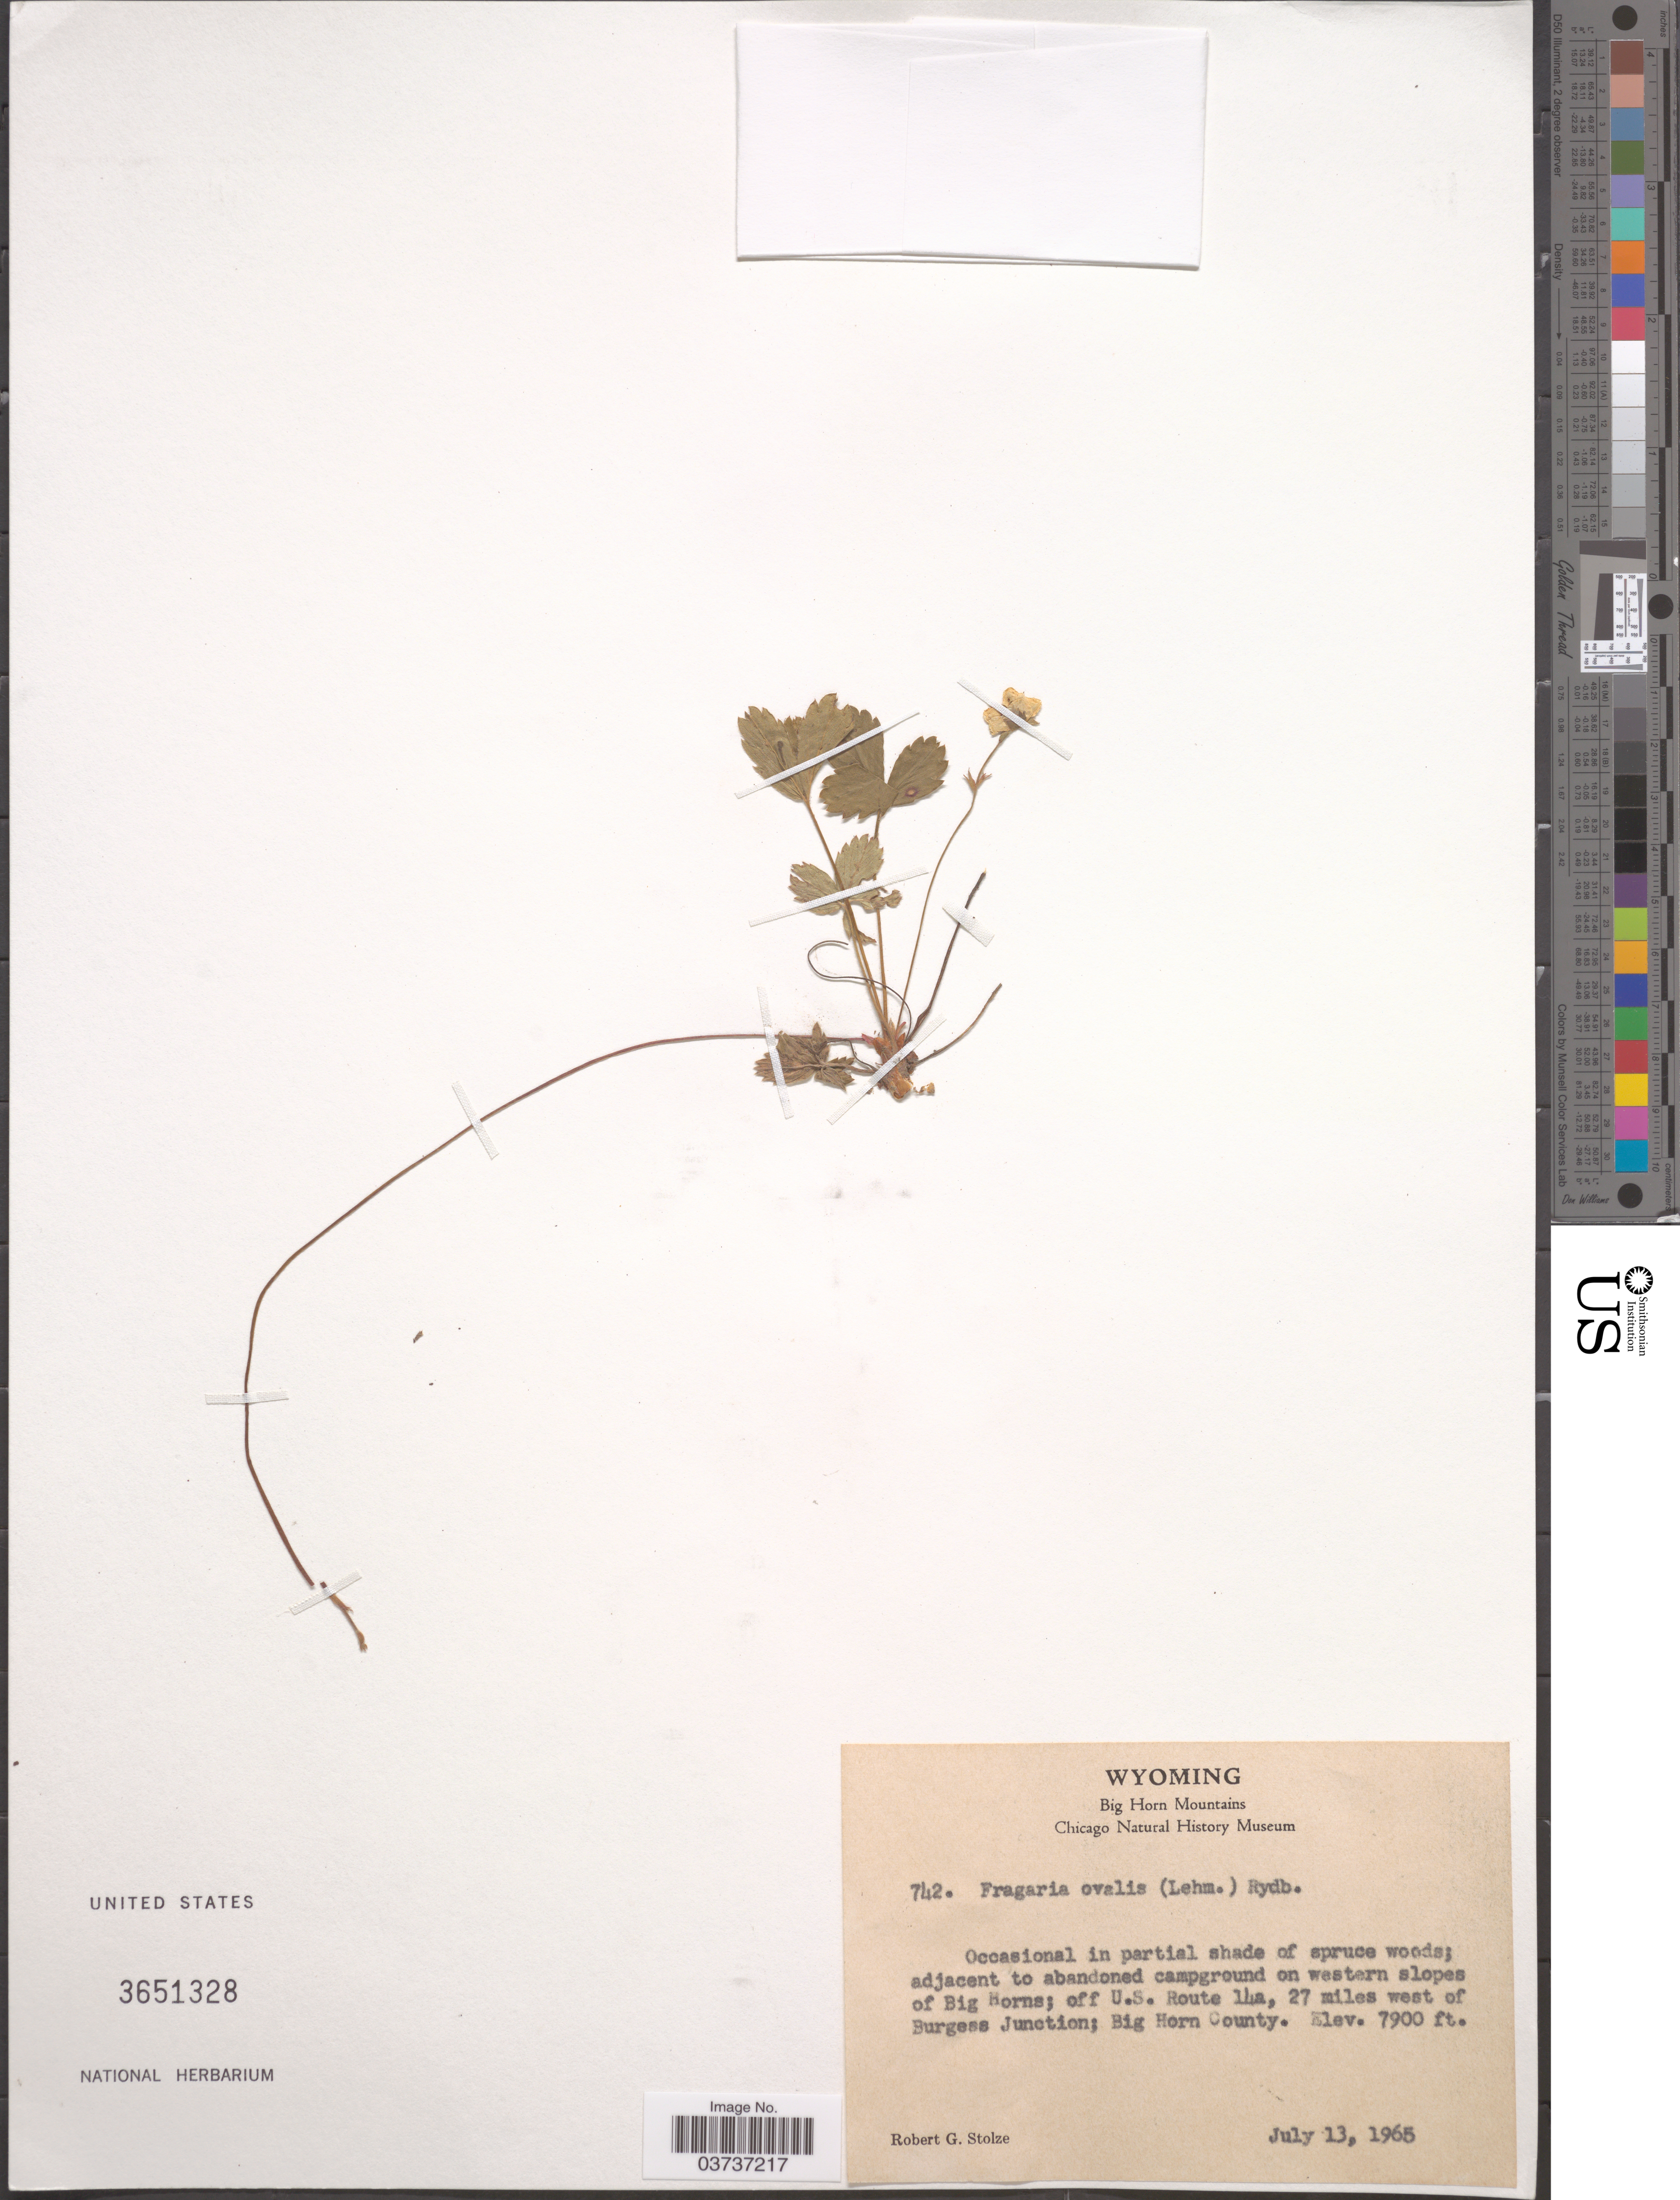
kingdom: Plantae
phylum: Tracheophyta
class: Magnoliopsida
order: Rosales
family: Rosaceae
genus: Fragaria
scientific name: Fragaria ovalis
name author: Rydb.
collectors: R. G. Stolze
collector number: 742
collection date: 1965-07-13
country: United States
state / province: Wyoming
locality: Big Horn Mountains. Abandoned campground on western slopes of Big Horns; off U.S. Route 14a, 27 miles west of Burgess Junction; Big Horn County.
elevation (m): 2408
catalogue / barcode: US 3651328